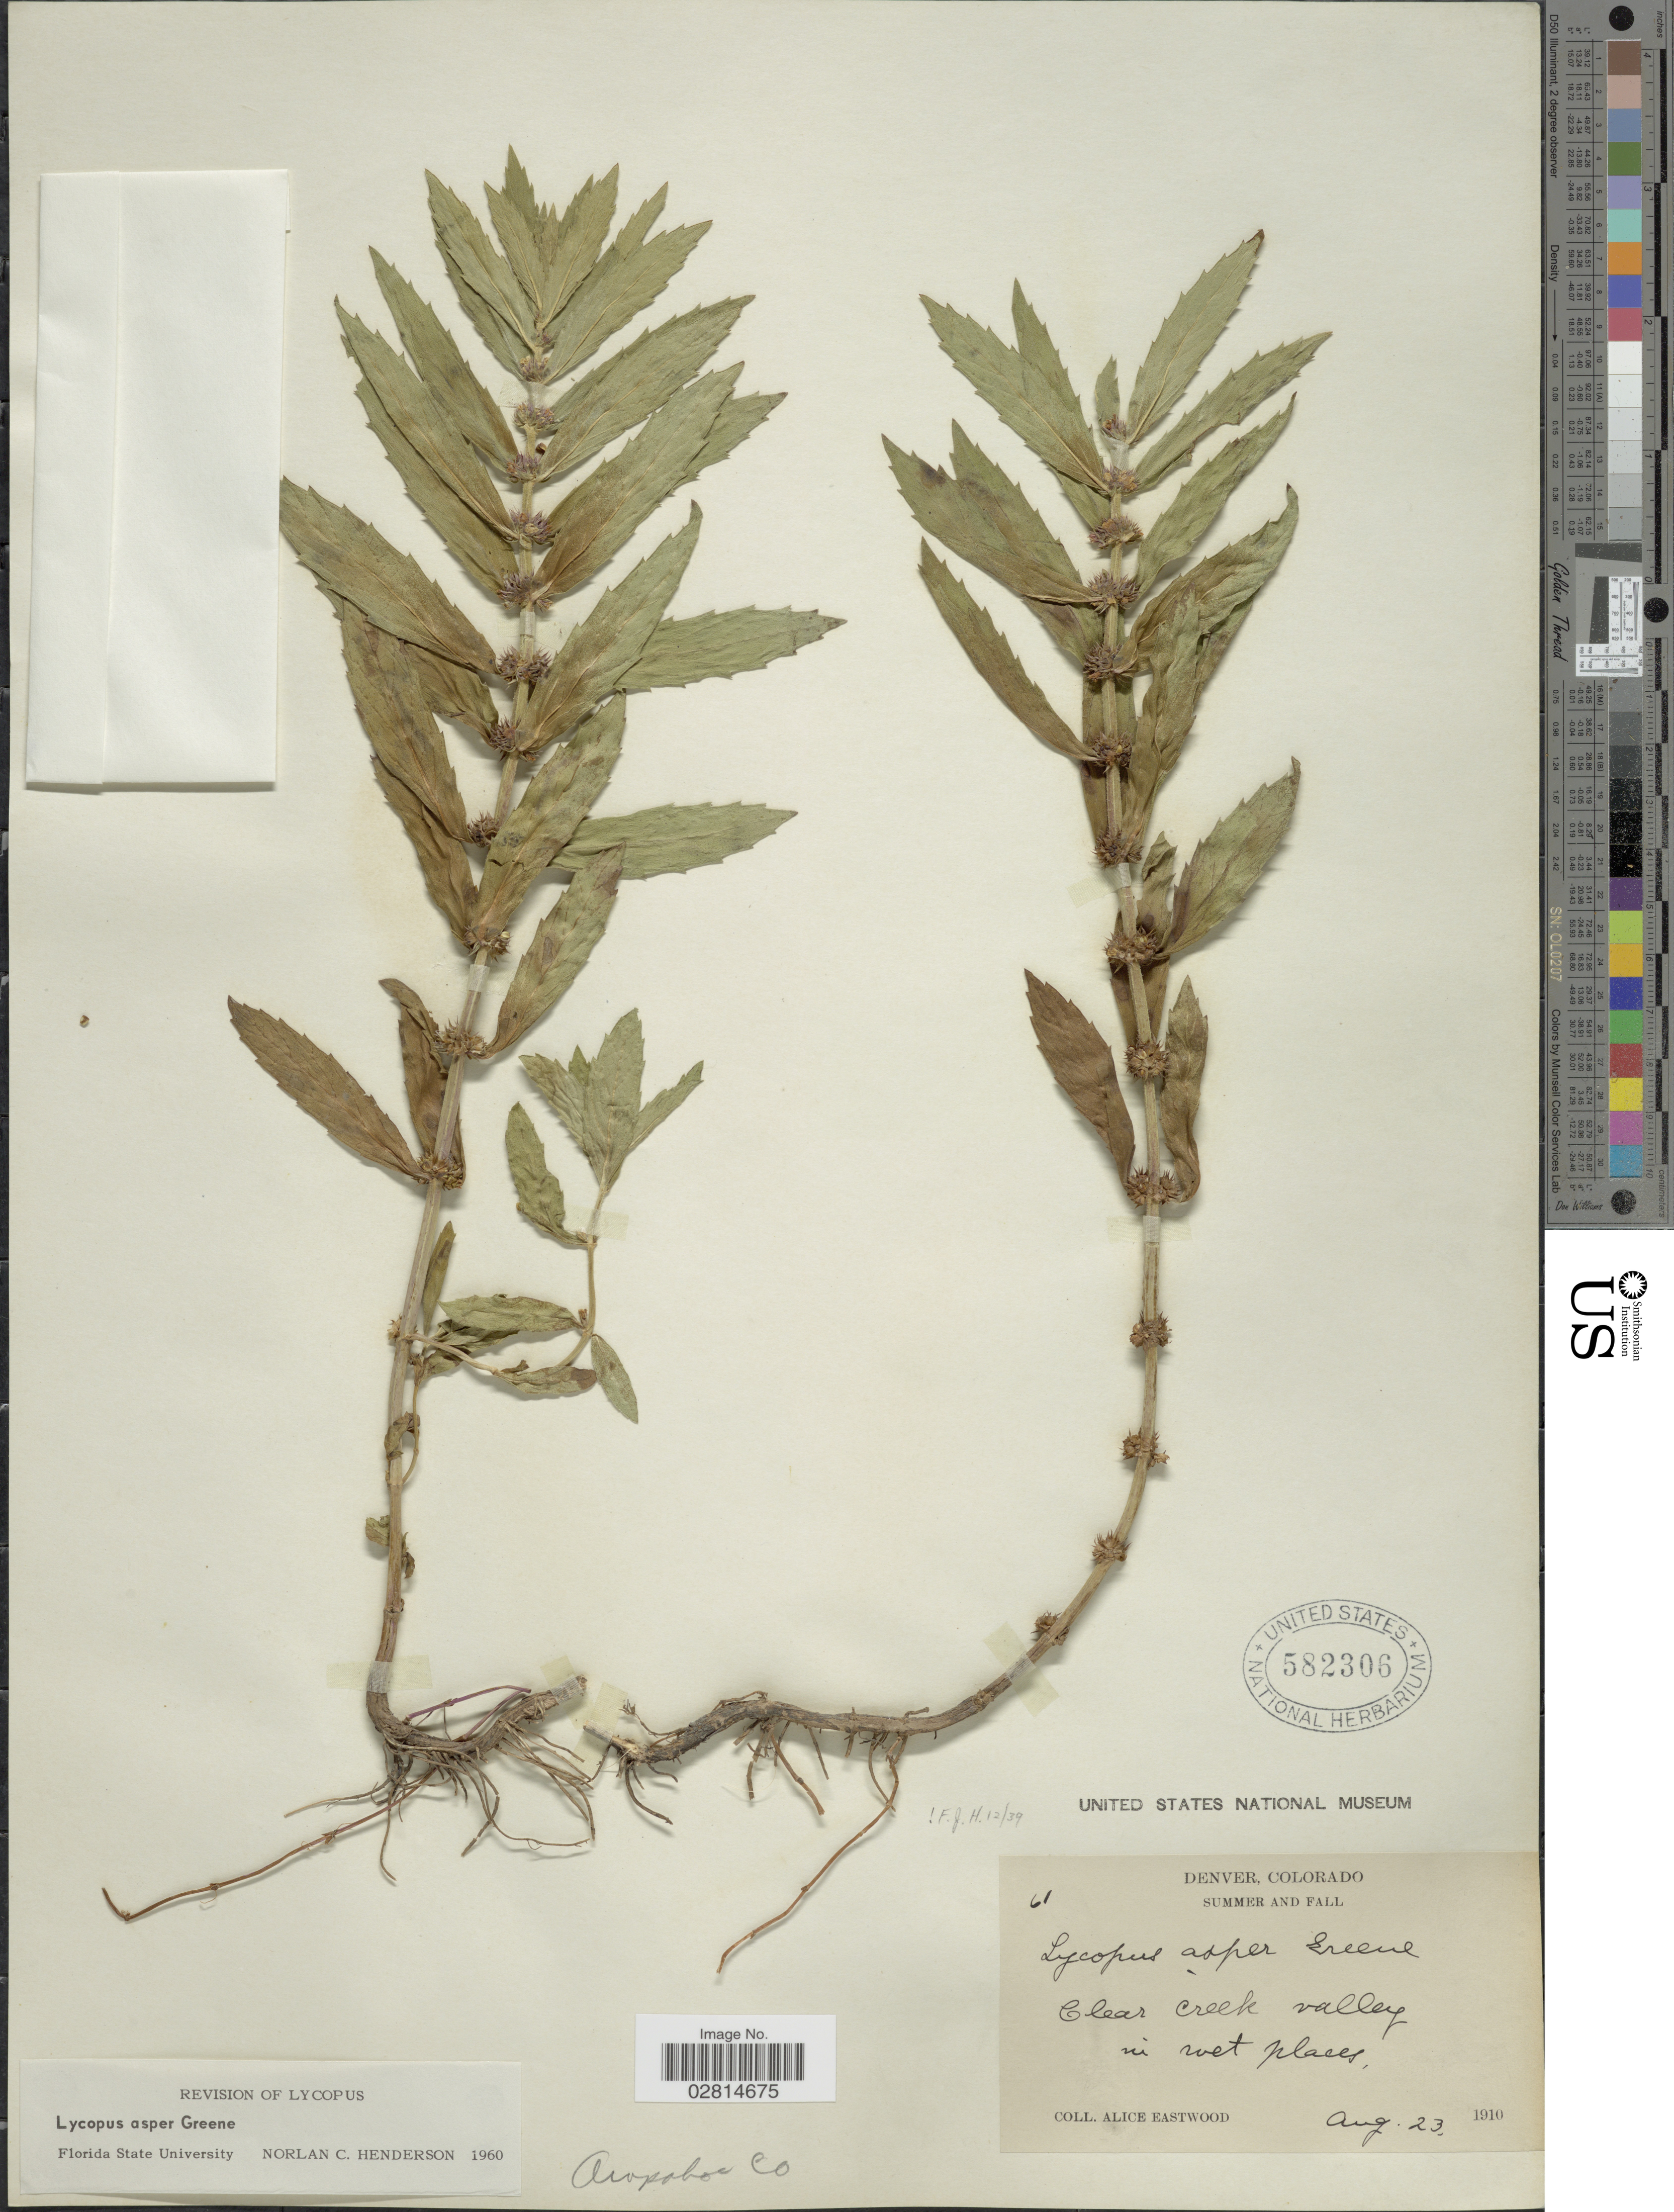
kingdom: Plantae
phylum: Tracheophyta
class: Magnoliopsida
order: Lamiales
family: Lamiaceae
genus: Lycopus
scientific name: Lycopus asper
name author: Greene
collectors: A. Eastwood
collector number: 61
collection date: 1910-08-23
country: United States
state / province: Colorado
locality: Denver. Clear Creek Vallety in wet places. Arapahoe Co.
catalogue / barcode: US 582306